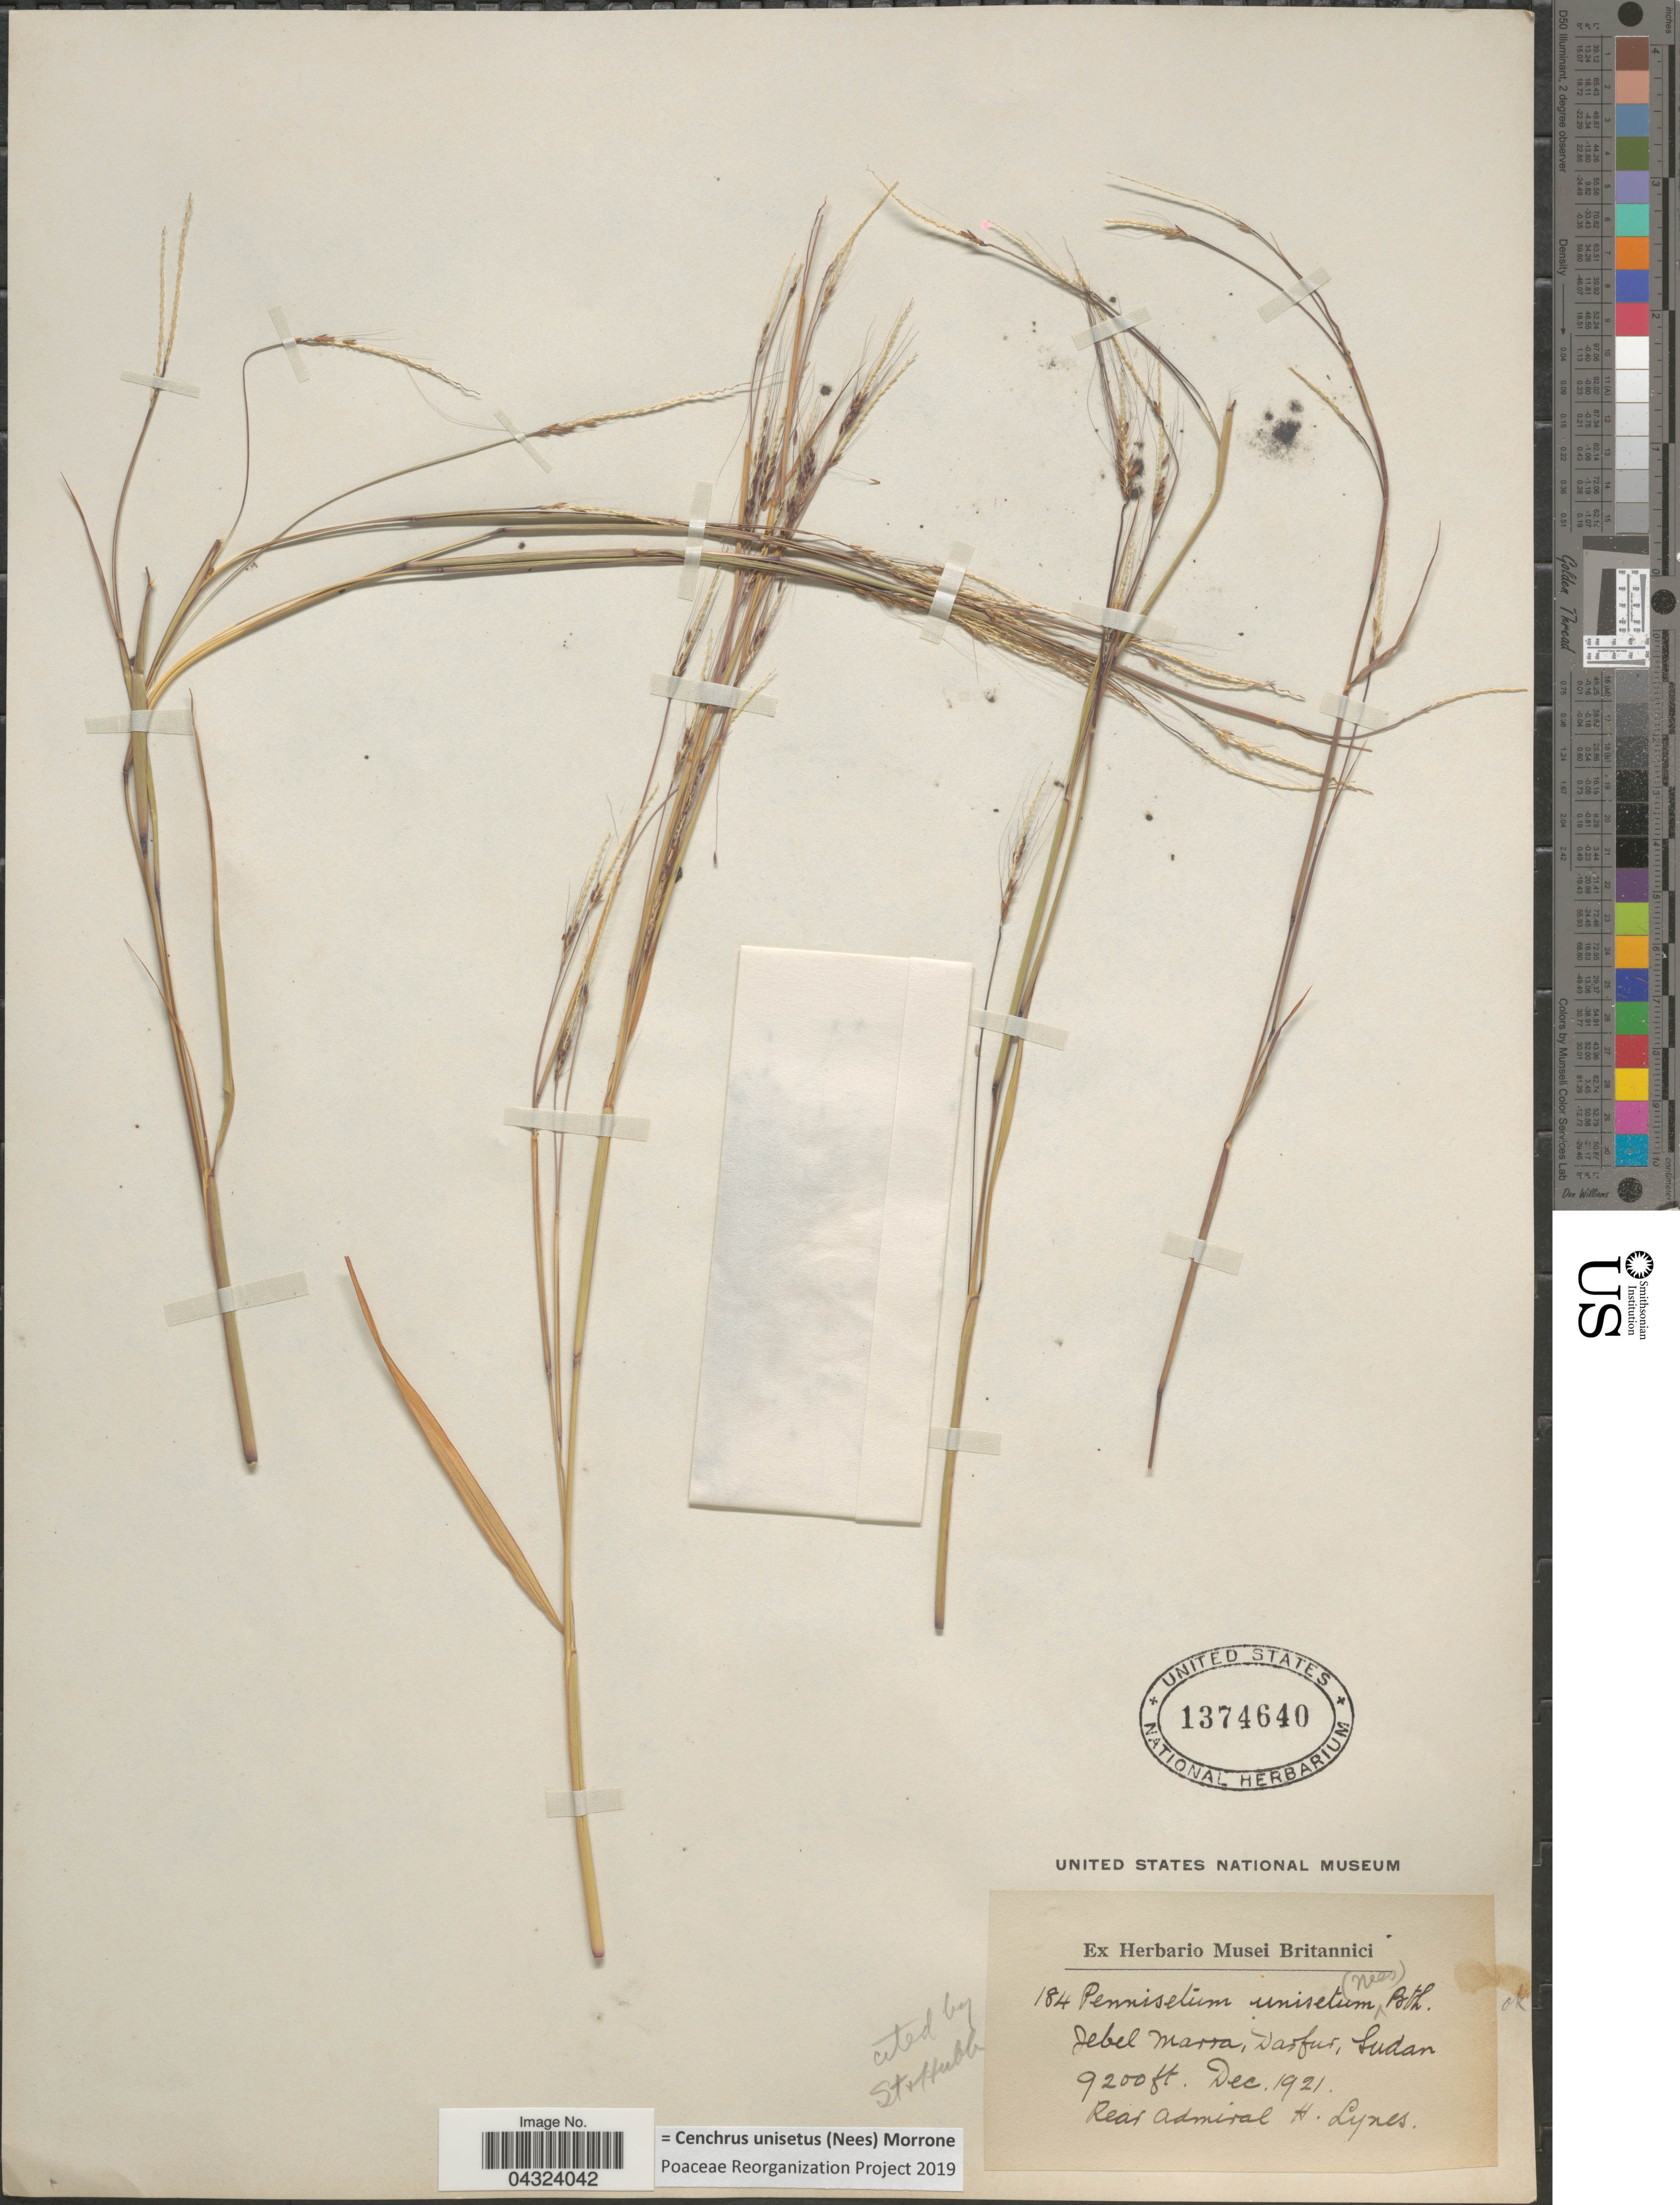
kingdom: Plantae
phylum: Tracheophyta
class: Liliopsida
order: Poales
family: Poaceae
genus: Cenchrus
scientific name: Cenchrus unisetus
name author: (Nees) Morrone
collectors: Rear Admiral Lynes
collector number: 184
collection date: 1921-12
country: Sudan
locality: Jebel Marra, Darfur.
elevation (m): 2804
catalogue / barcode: US 1374640